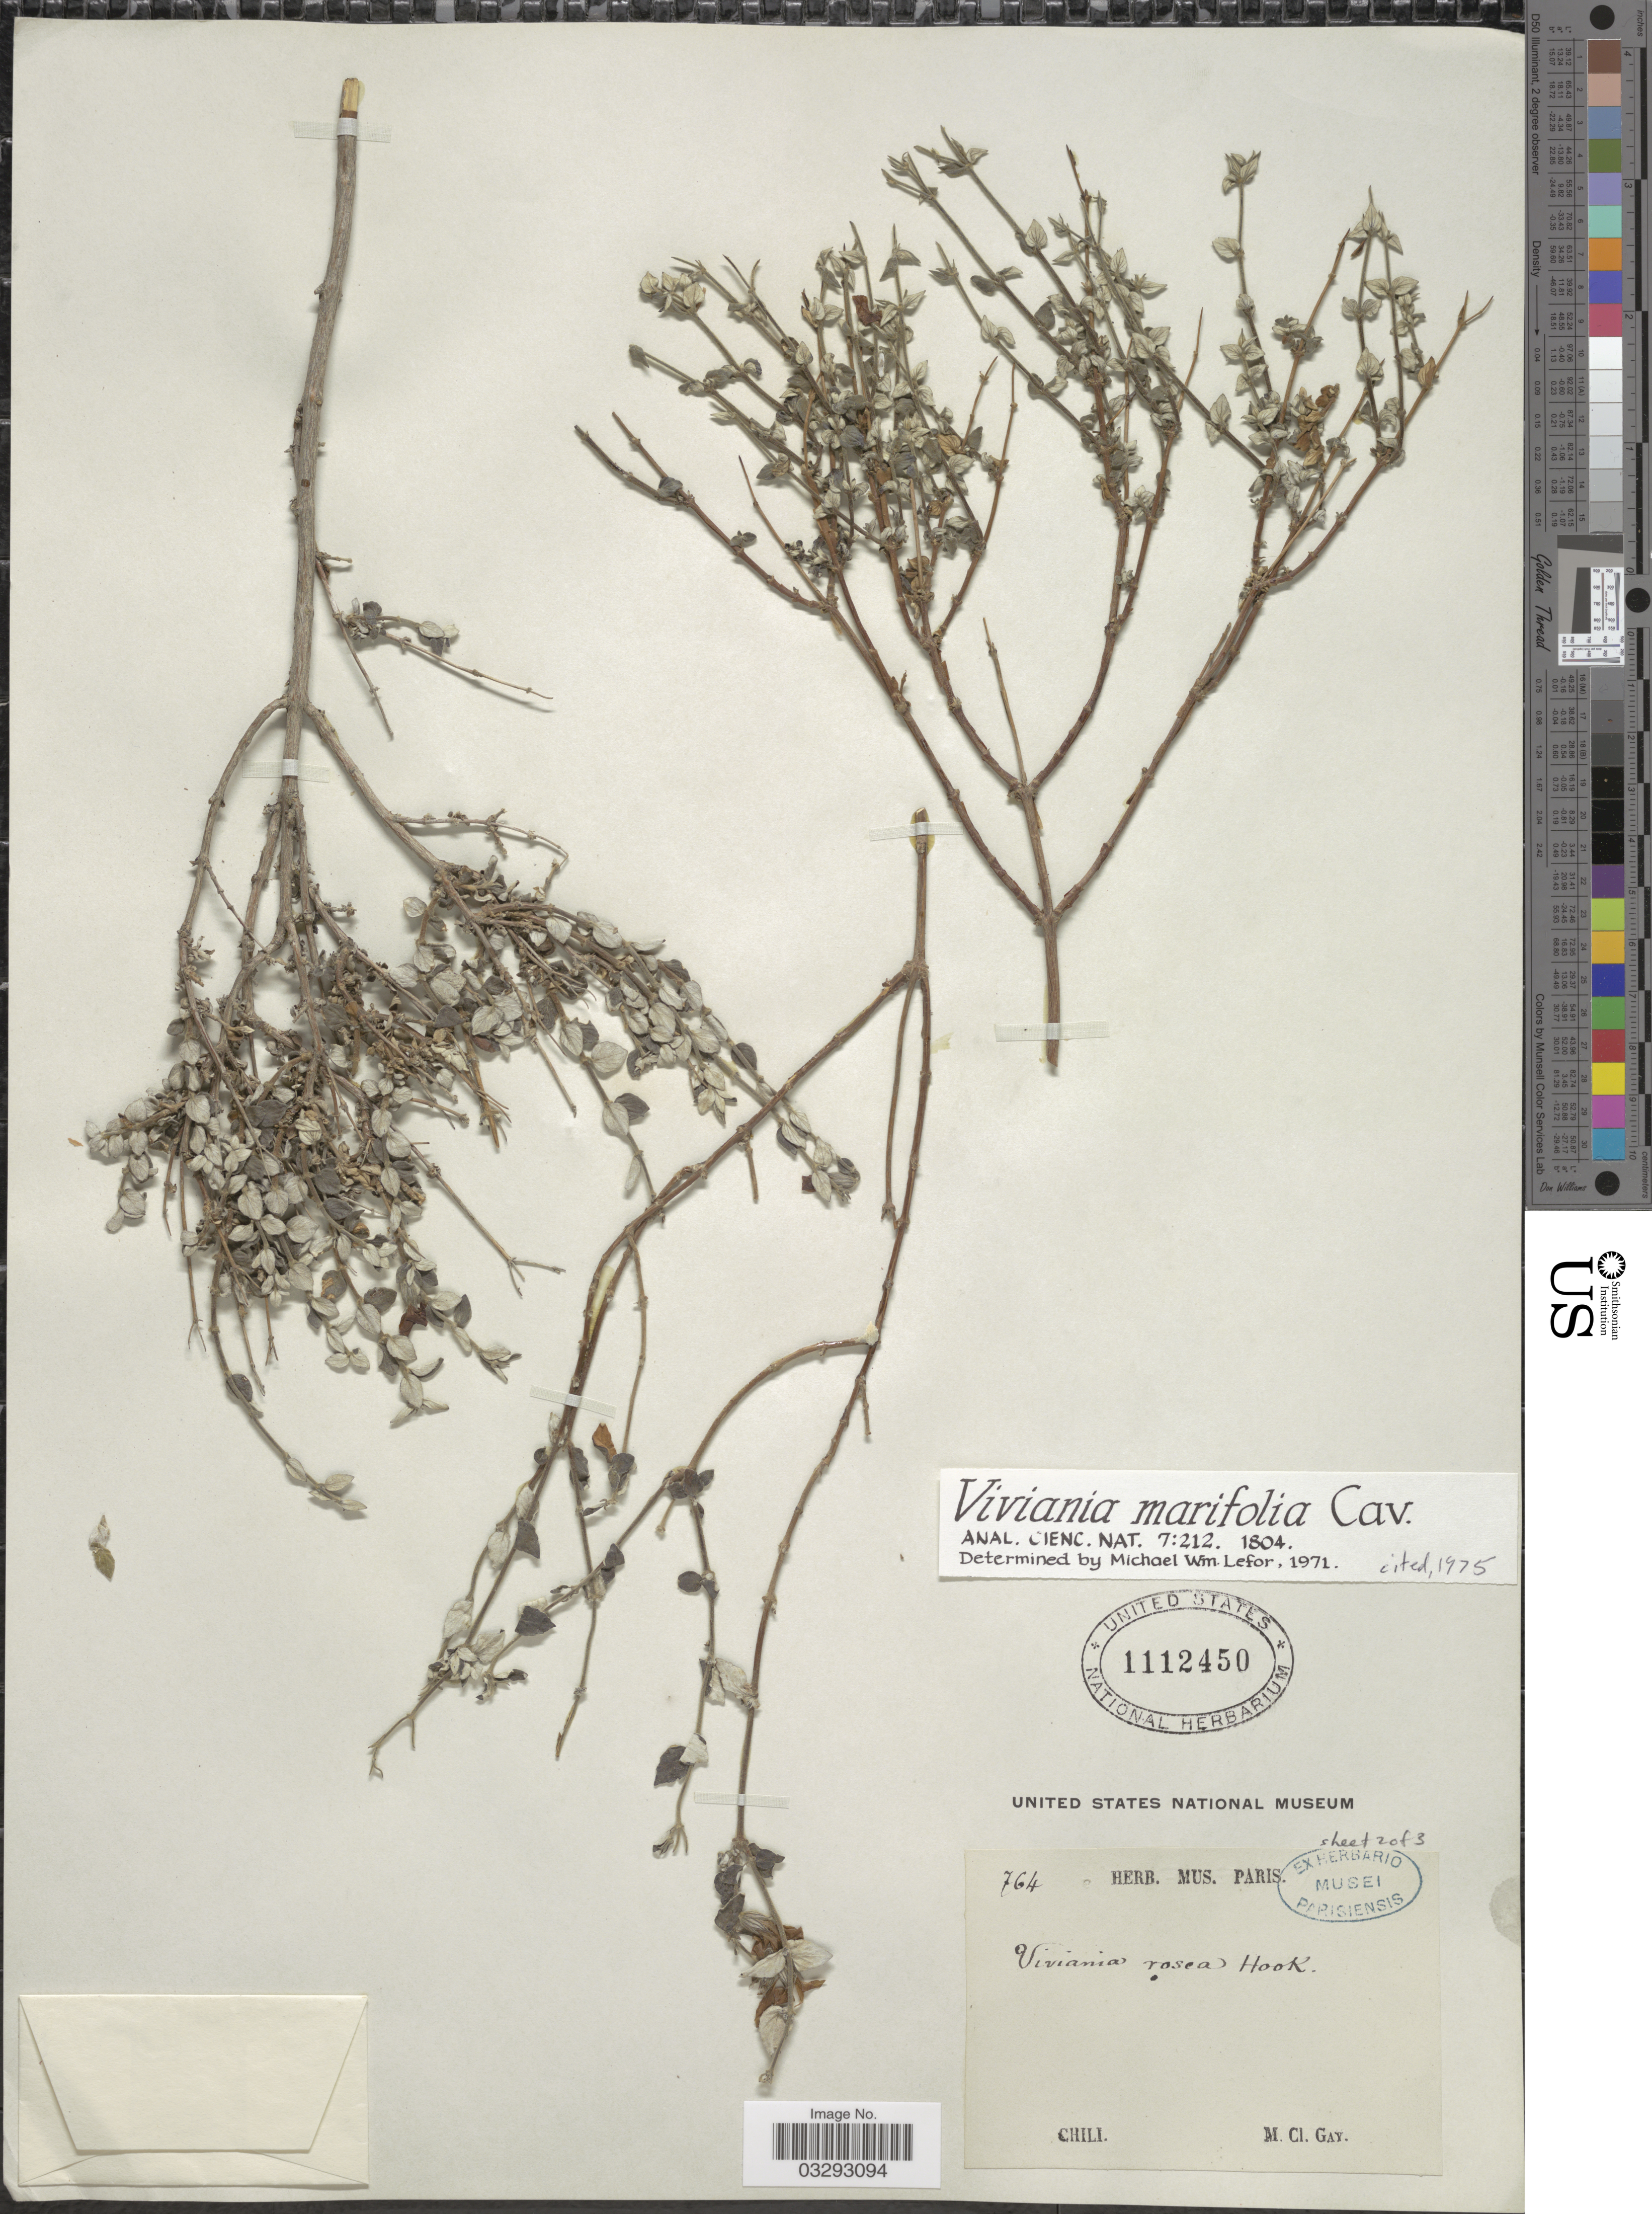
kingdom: Plantae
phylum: Tracheophyta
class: Magnoliopsida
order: Geraniales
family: Vivianiaceae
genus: Viviania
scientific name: Viviania marifolia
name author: Cav.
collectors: M. Gay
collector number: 764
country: Chile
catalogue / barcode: US 1112450